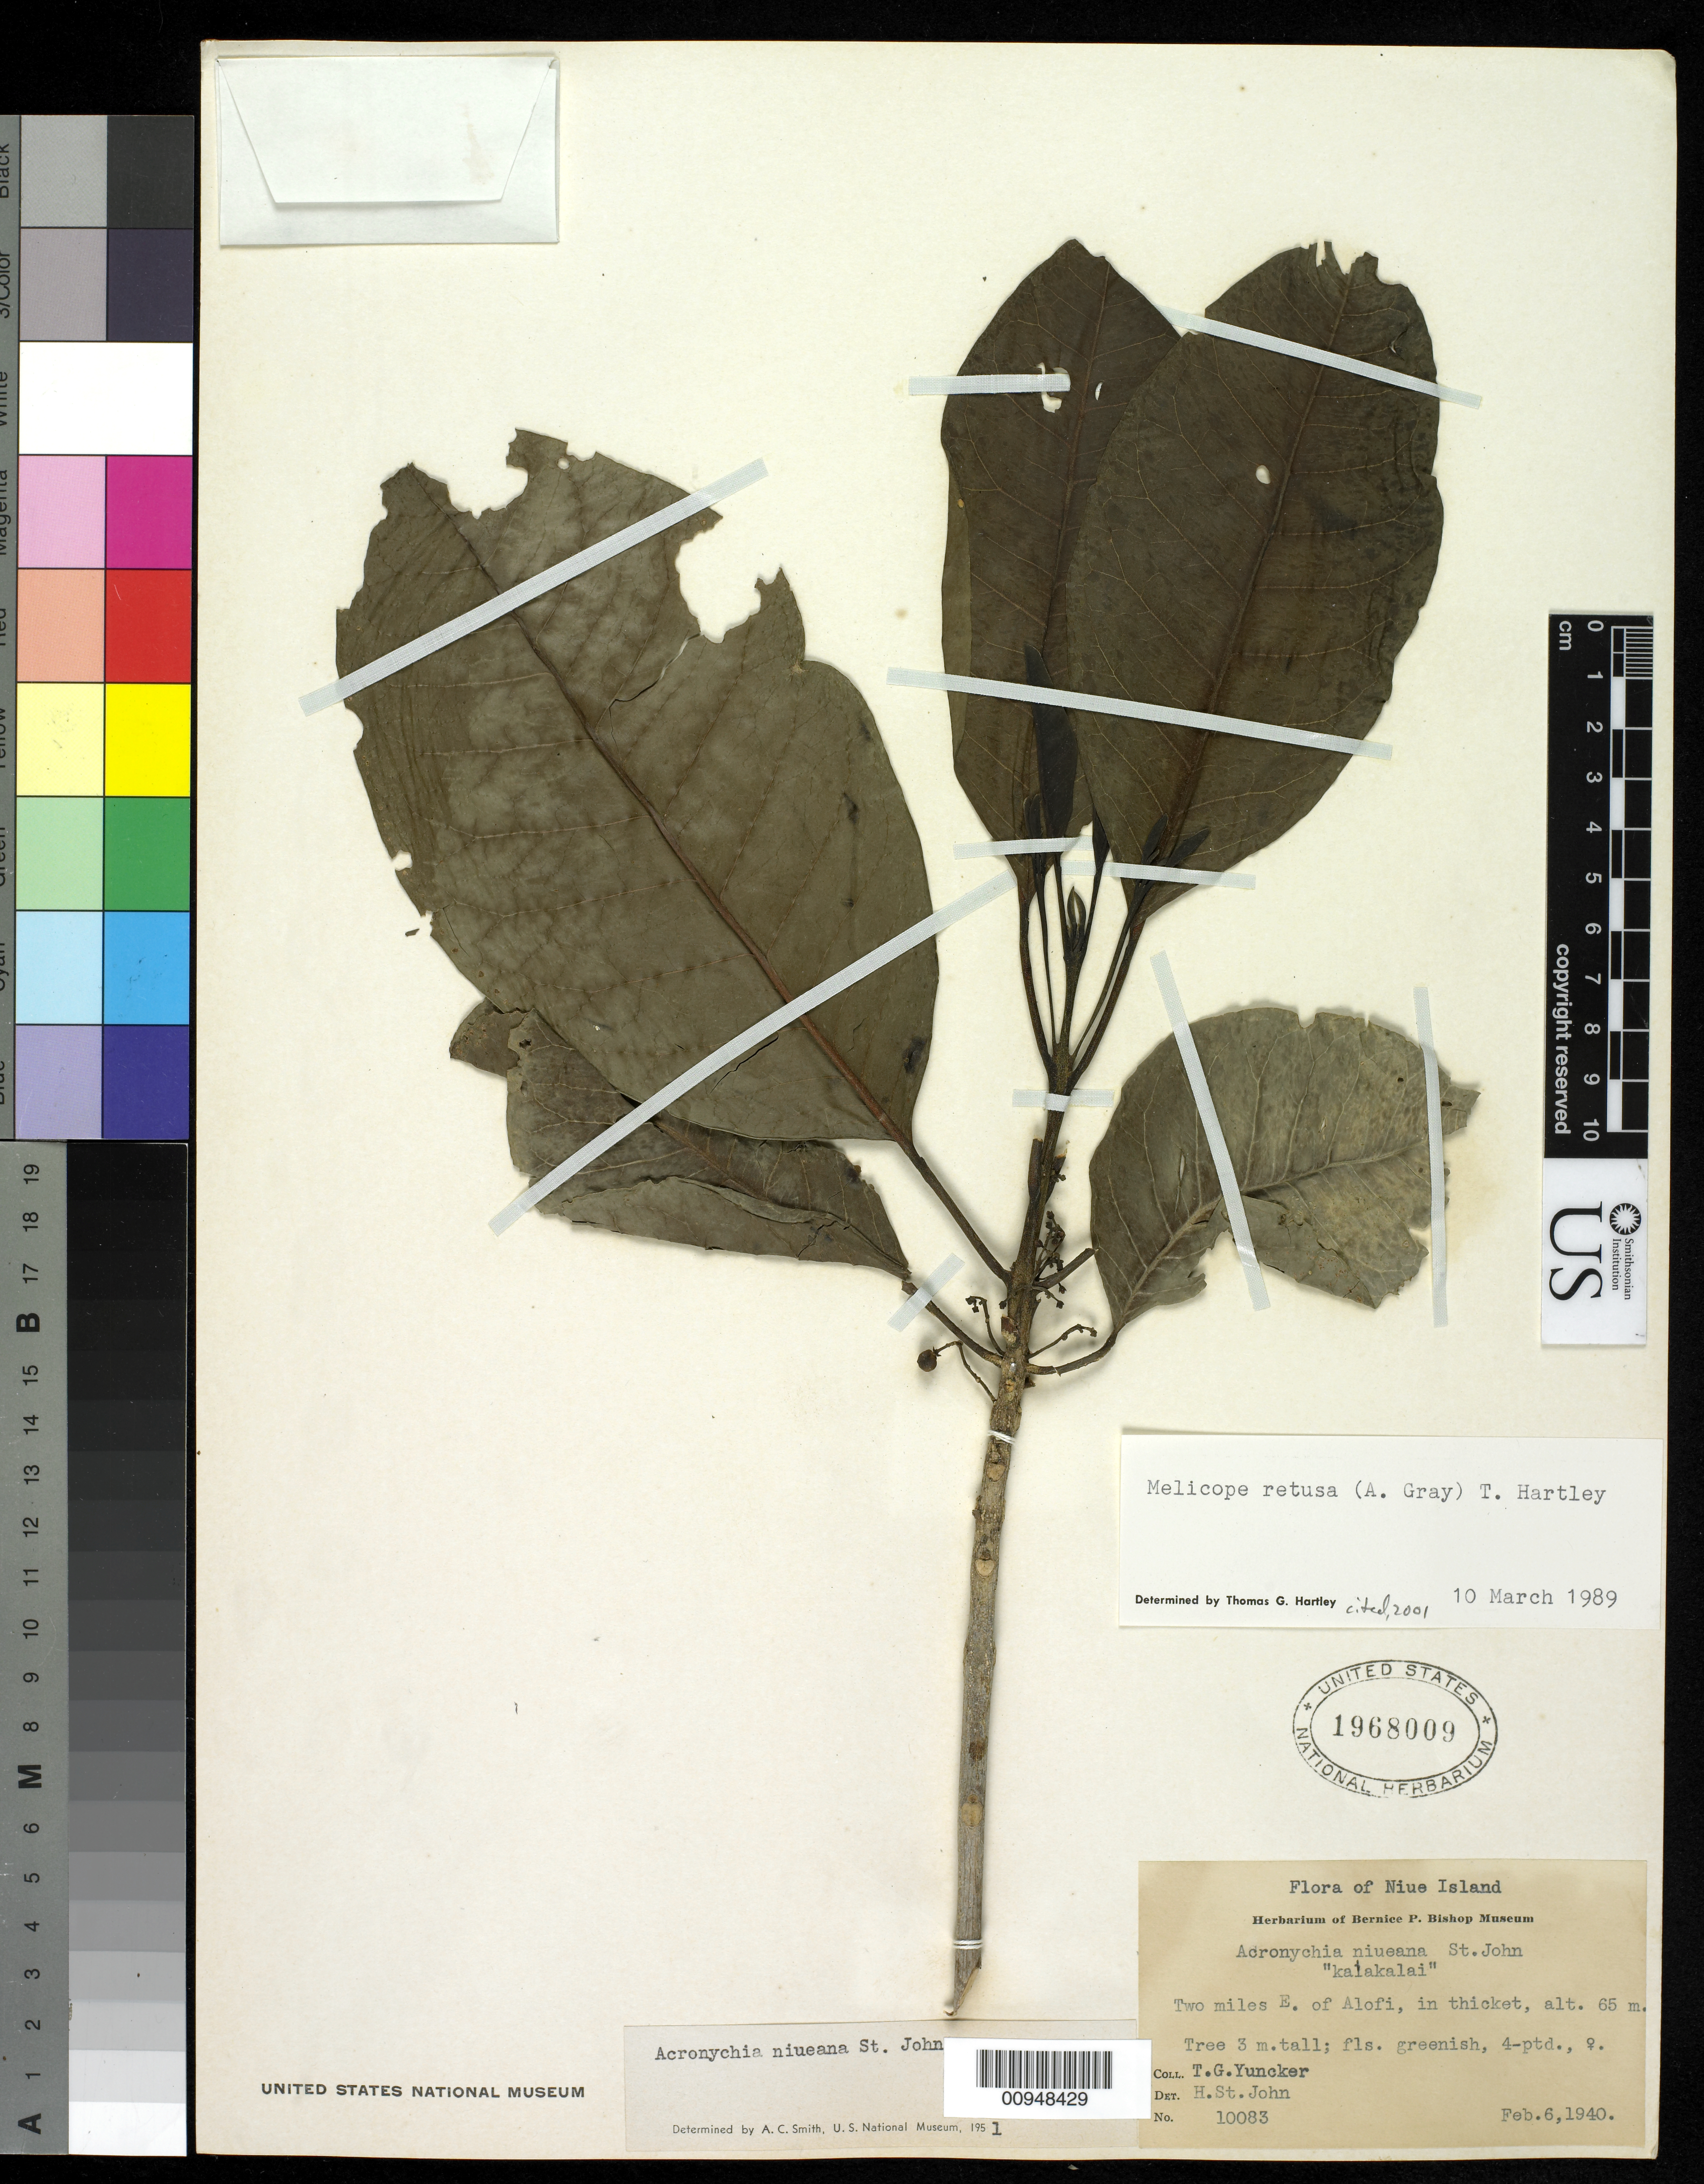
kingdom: Plantae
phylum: Tracheophyta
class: Magnoliopsida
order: Sapindales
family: Rutaceae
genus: Melicope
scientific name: Melicope retusa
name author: (A. Gray) T.G. Hartley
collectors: T. G. Yuncker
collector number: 10083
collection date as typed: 06 Feb 1940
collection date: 1940-02-06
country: Niue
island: Niue I.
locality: Two miles E of Alofi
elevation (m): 65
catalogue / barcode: US 1968009